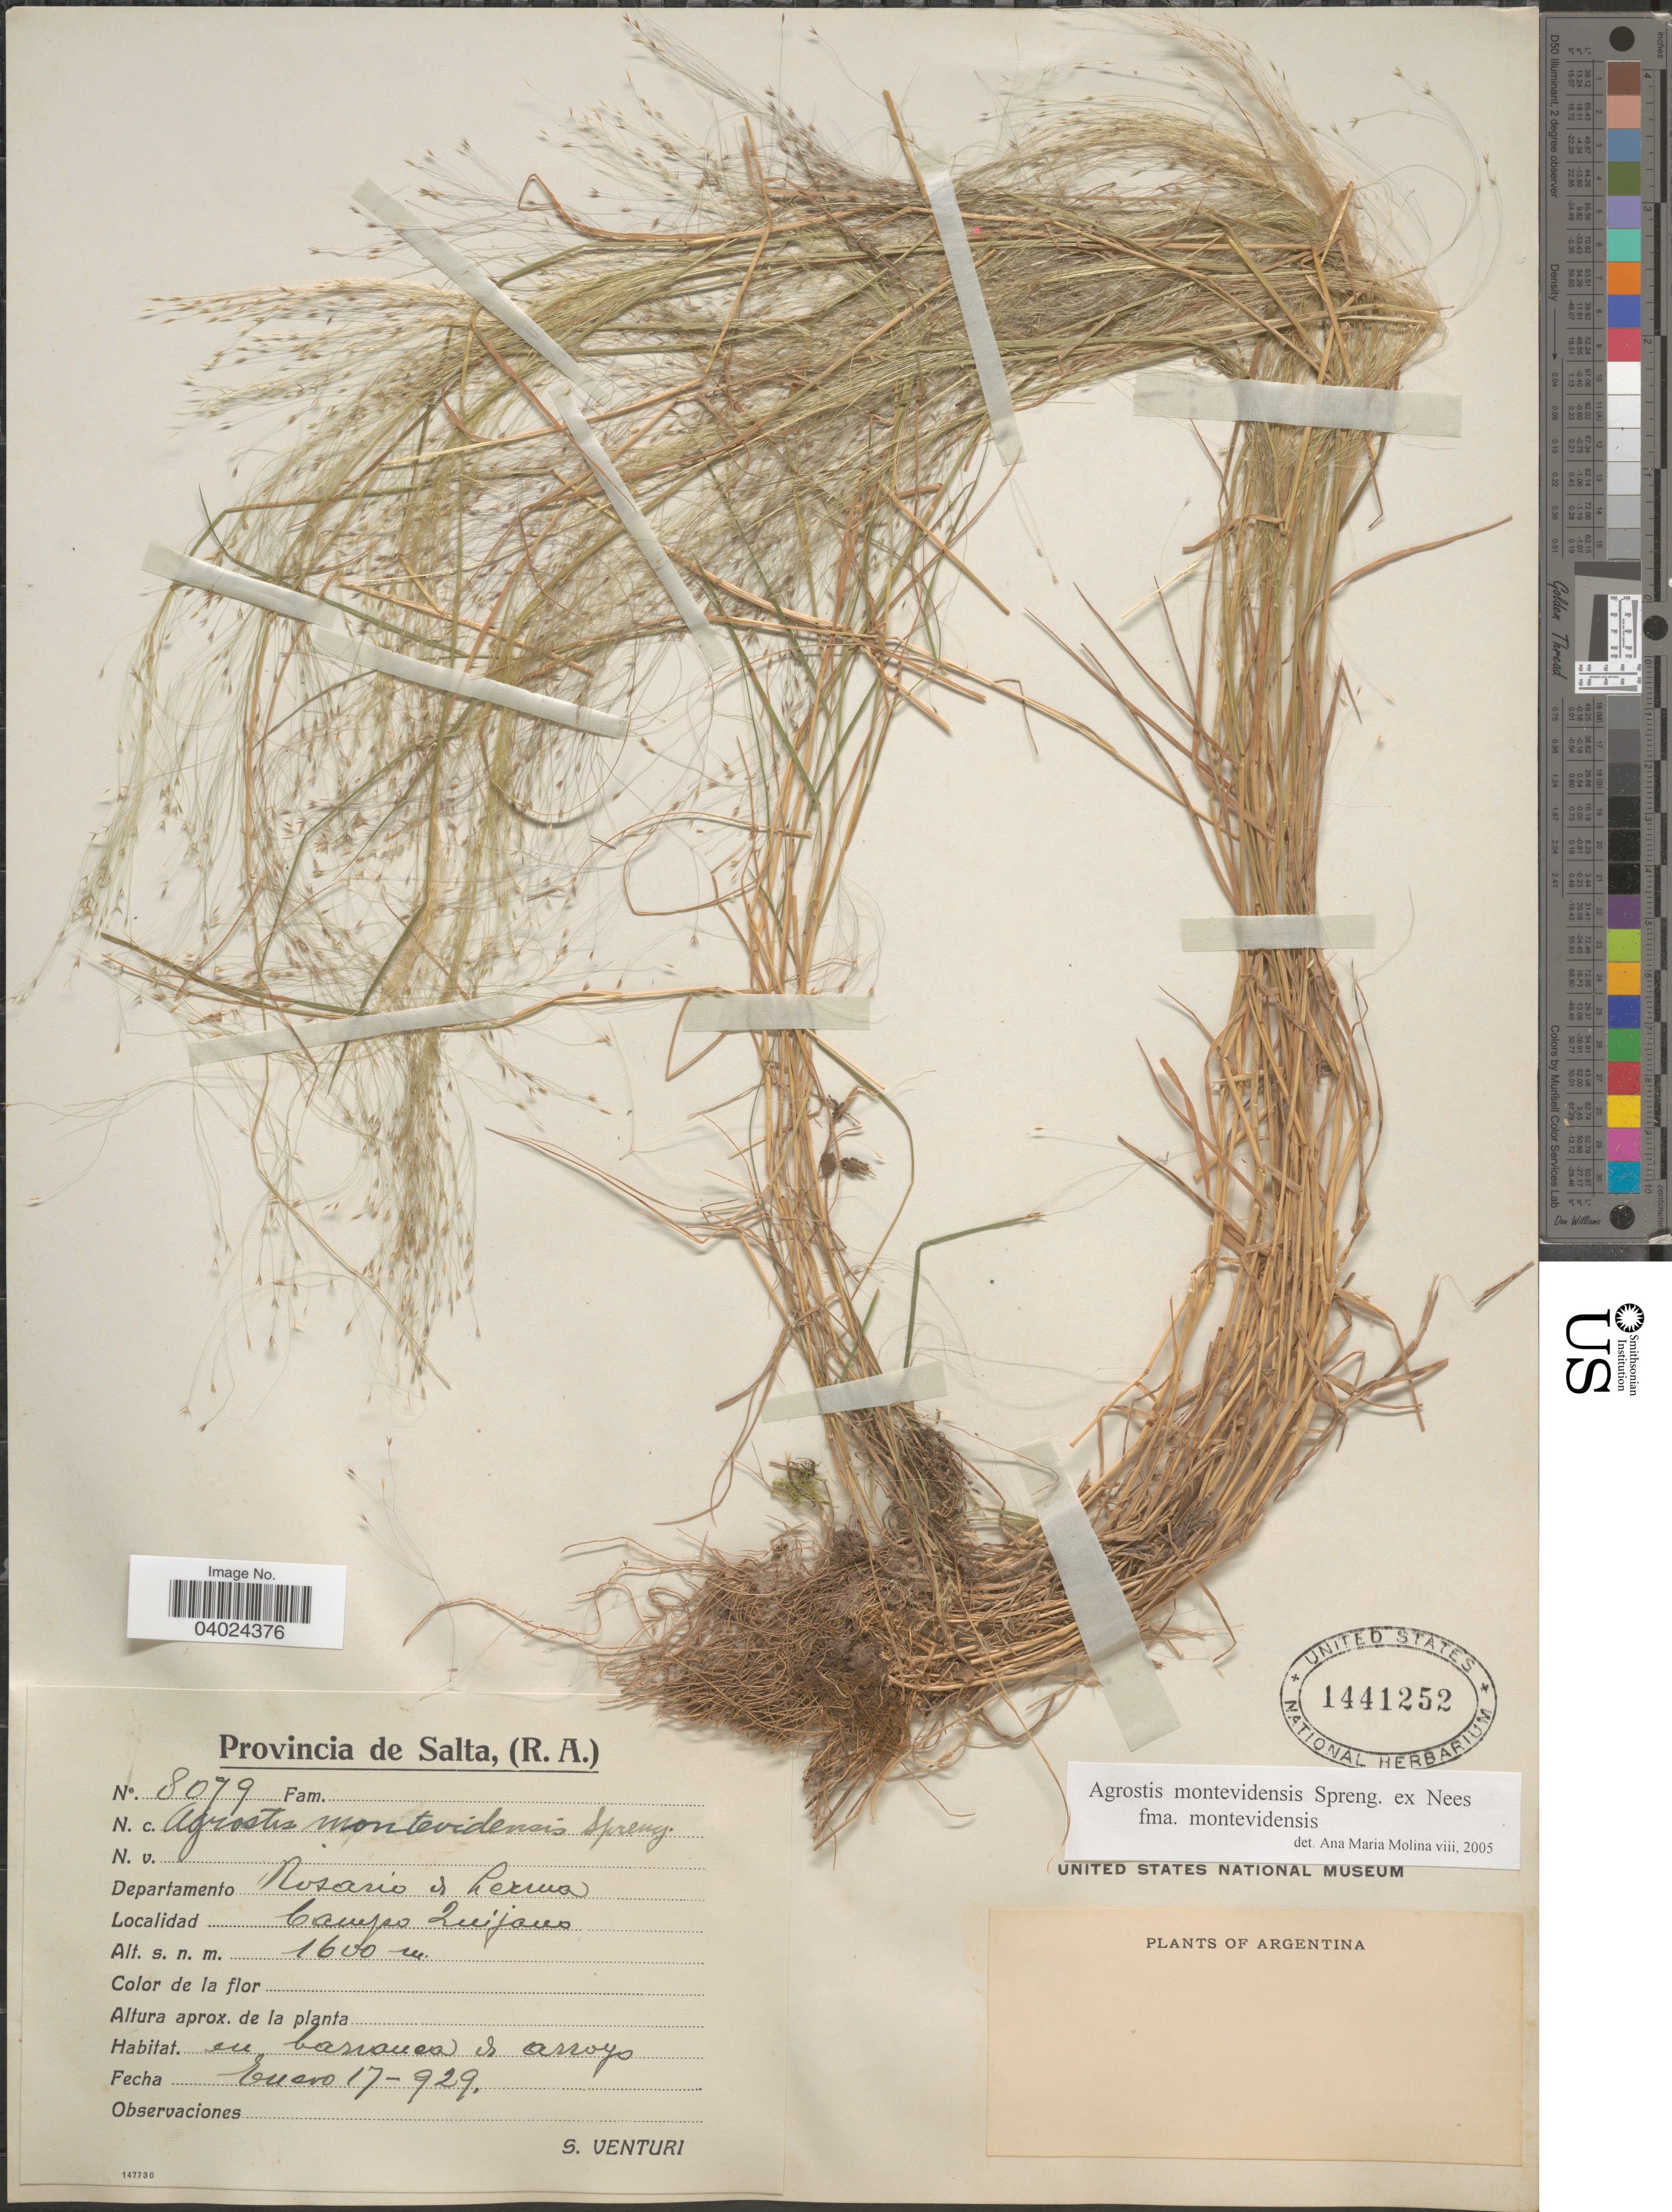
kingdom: Plantae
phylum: Tracheophyta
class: Liliopsida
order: Poales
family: Poaceae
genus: Agrostis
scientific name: Agrostis montevidensis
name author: A. Spreng. ex Nees in Mart.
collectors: S. Venturi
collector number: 8079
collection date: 1929-01-17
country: Argentina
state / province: Salta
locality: Departamento Rosario de Lerma. Campo Quijano.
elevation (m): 1600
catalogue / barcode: US 1441252